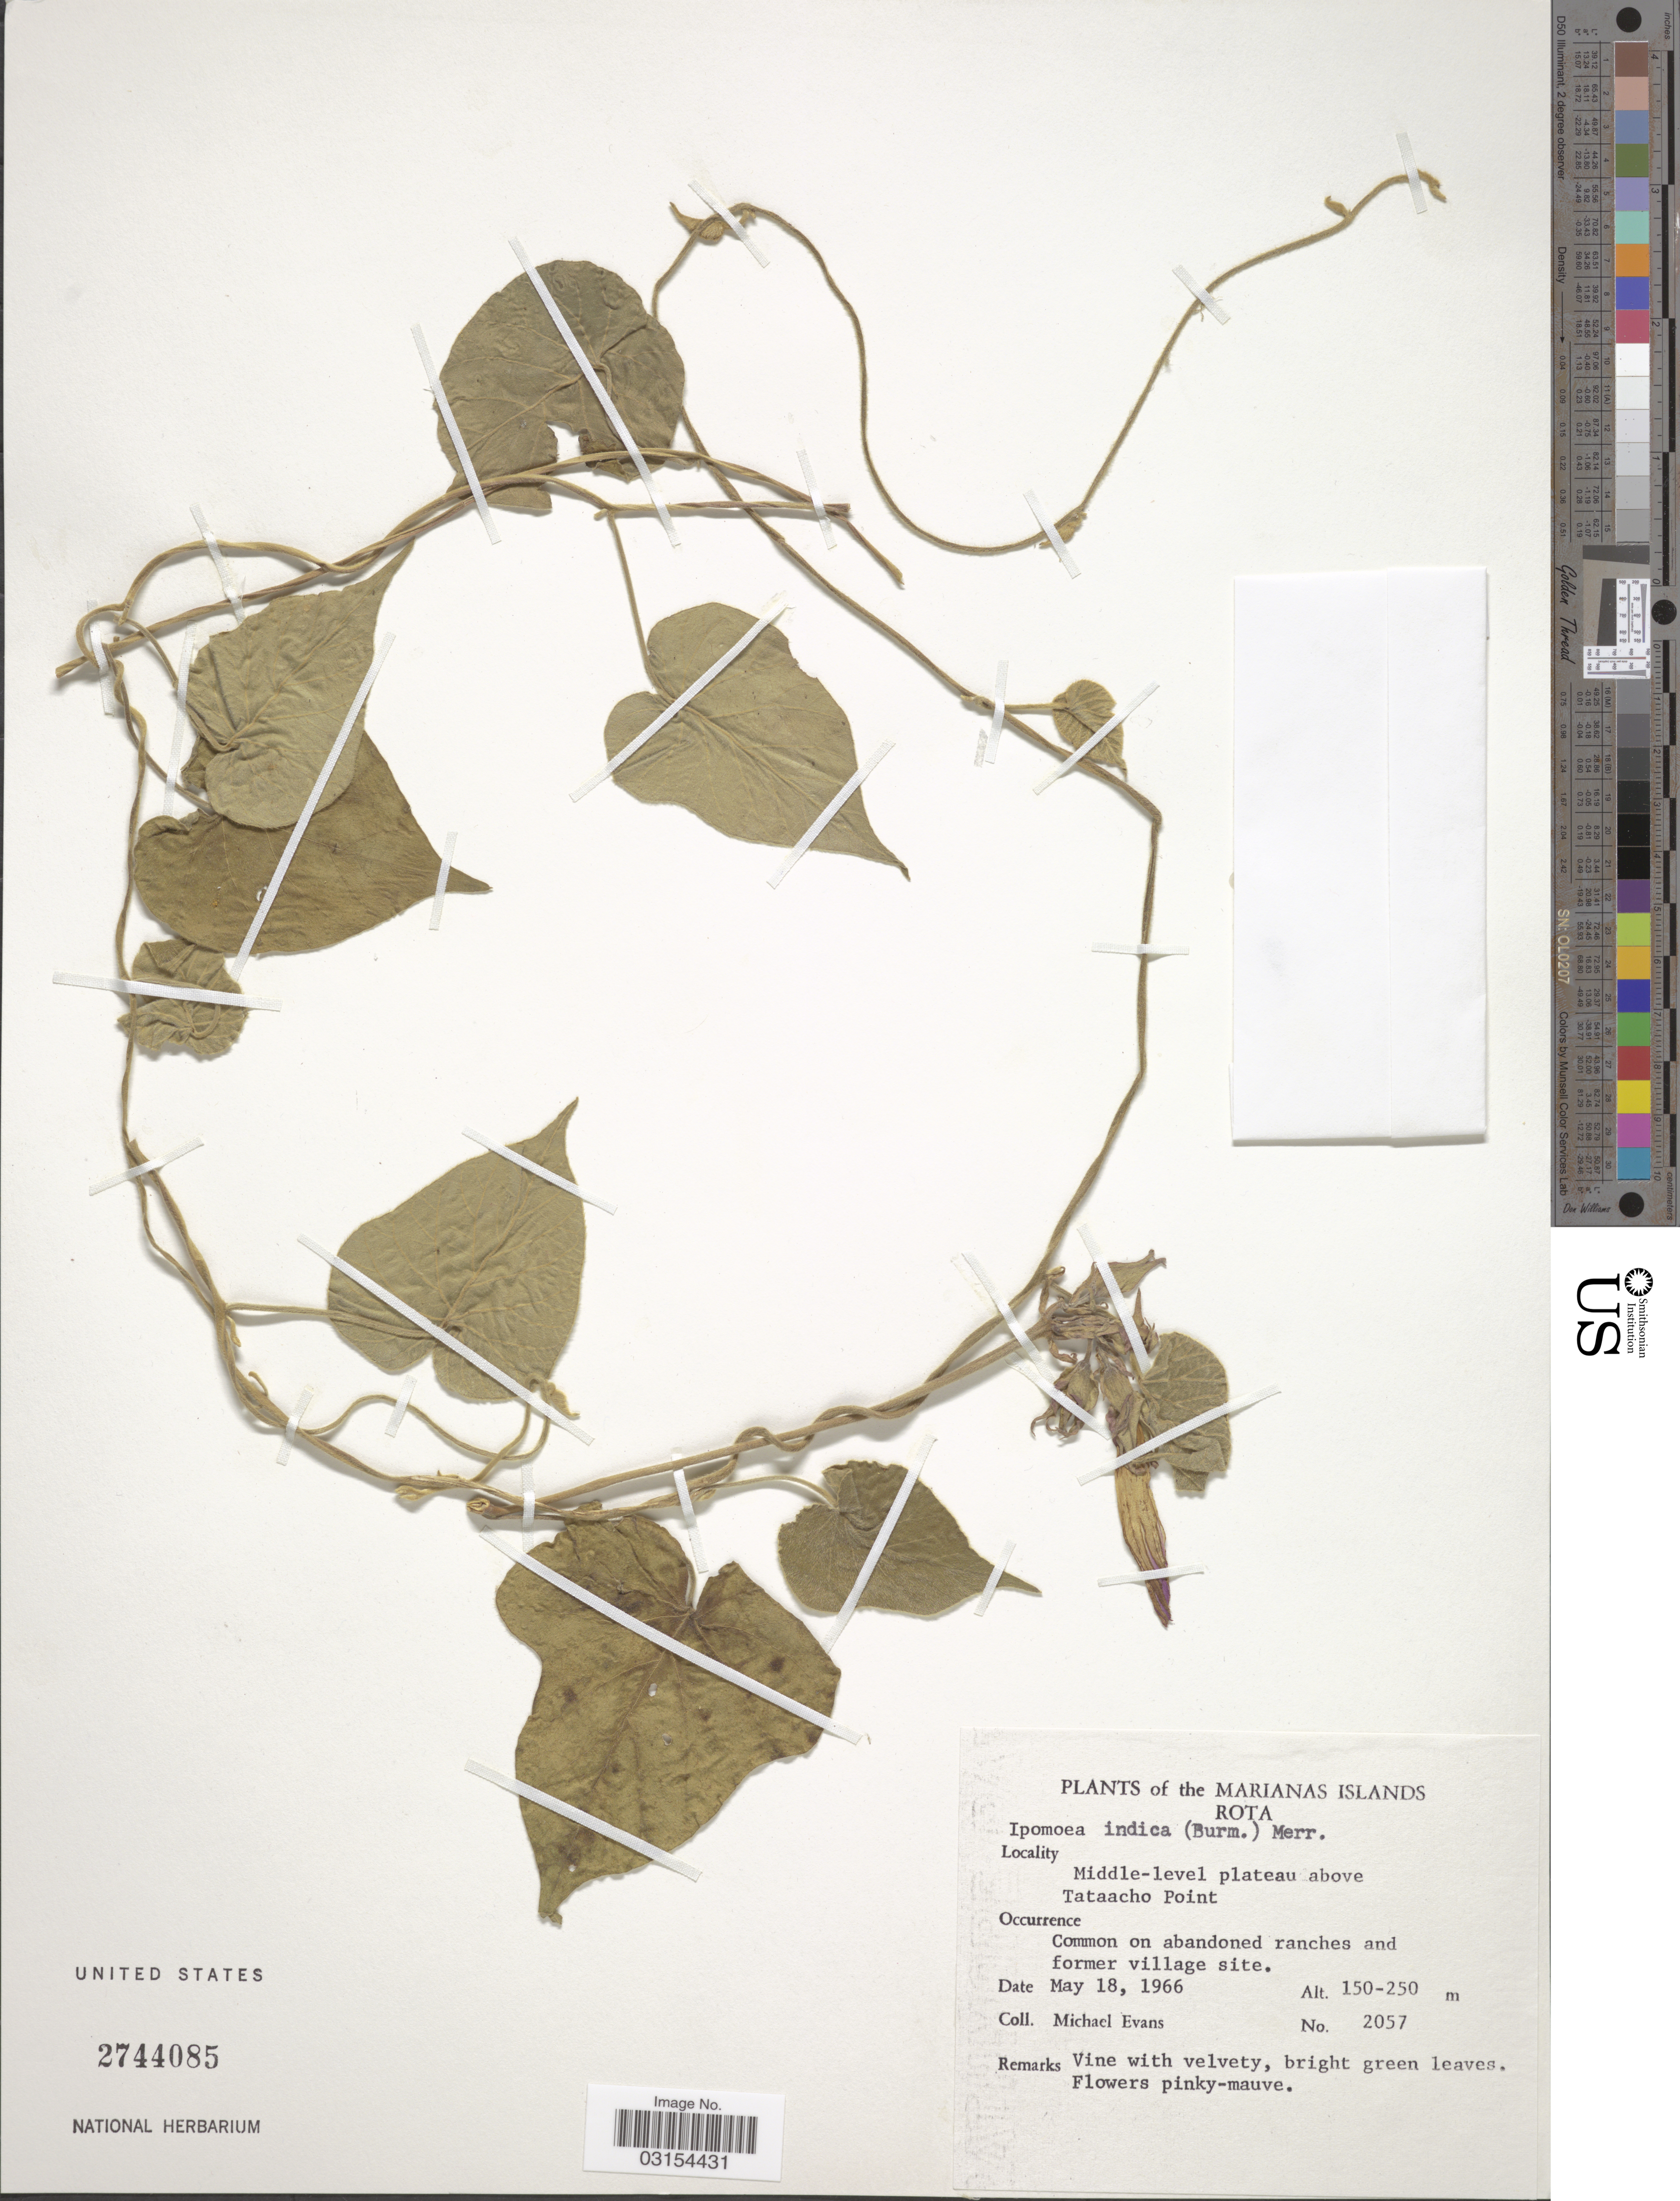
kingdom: Plantae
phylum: Tracheophyta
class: Magnoliopsida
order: Solanales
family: Convolvulaceae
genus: Ipomoea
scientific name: Ipomoea indica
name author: (Burm.) Merr.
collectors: M. Evans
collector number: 2057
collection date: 1966-05-18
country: Northern Mariana Islands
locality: The Marianas Islands. Rota. Middle-level plateau above Tataacho Point.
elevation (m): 150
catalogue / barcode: US 2744085